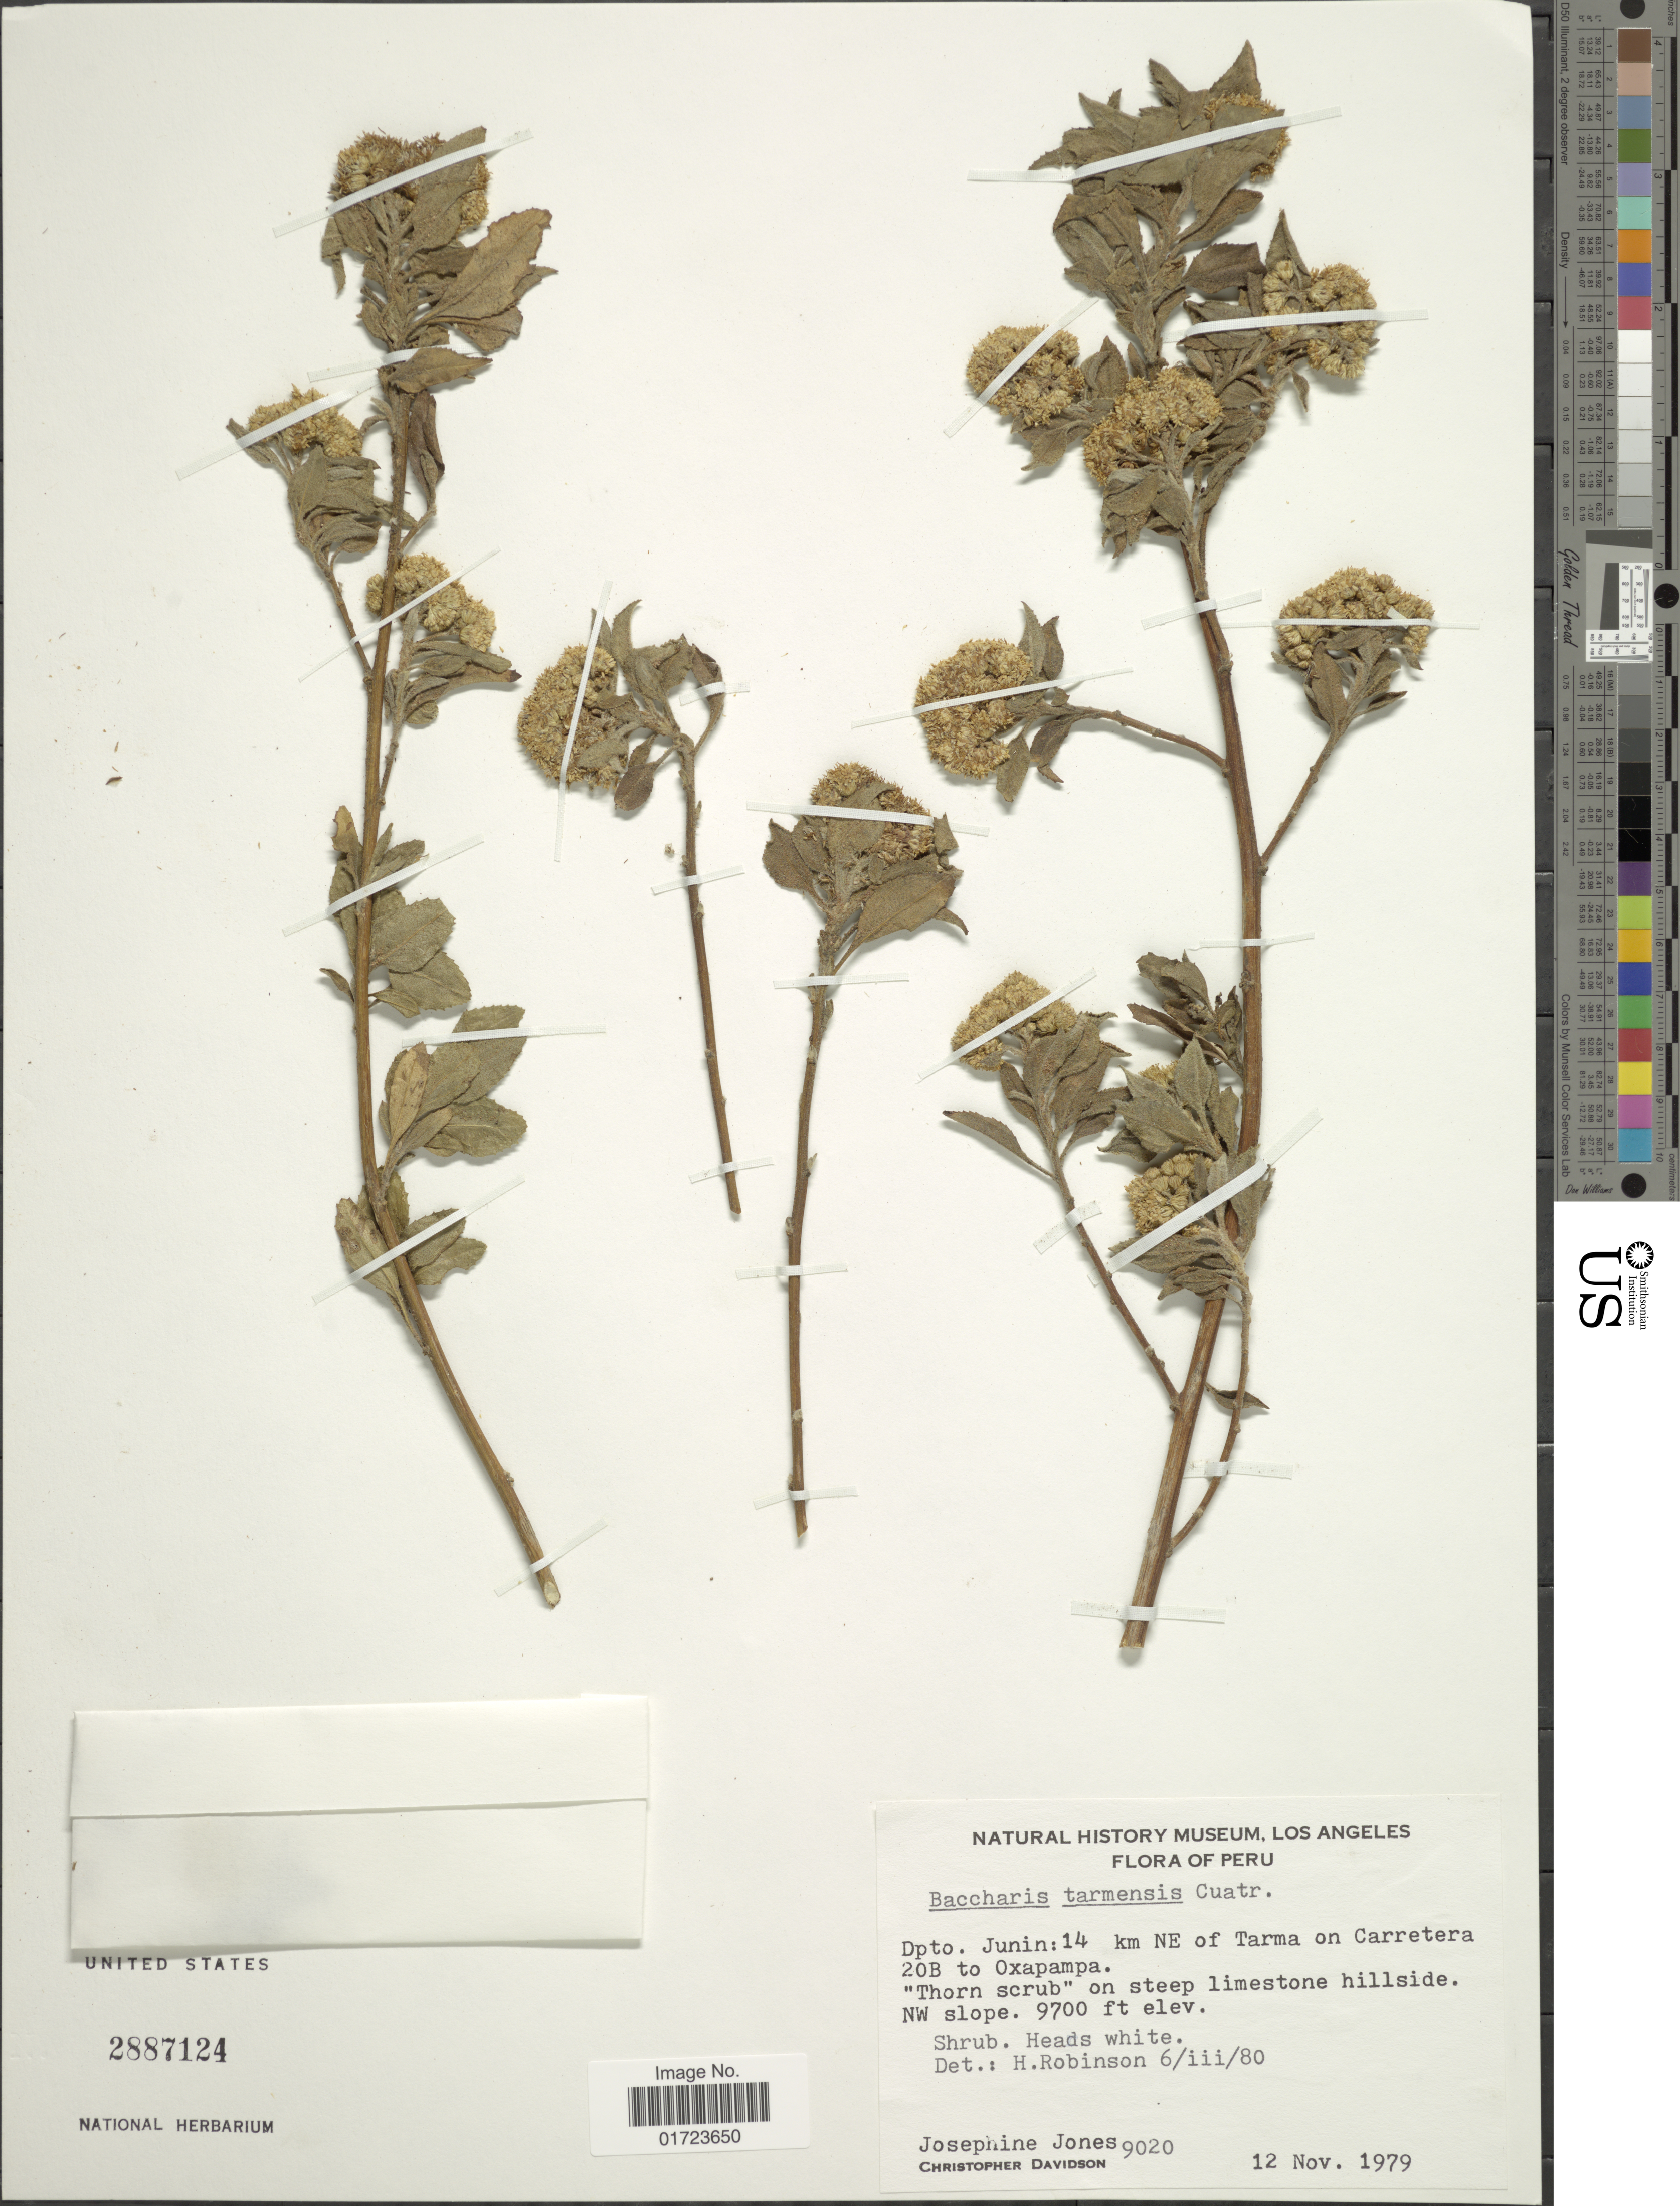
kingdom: Plantae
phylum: Tracheophyta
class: Magnoliopsida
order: Asterales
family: Asteraceae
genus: Baccharis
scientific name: Baccharis tarmensis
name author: Cuatrec.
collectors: J. Jones & C. Davidson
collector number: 9020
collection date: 1979-11-12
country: Peru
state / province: Junín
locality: Dpto. Junin: 14 km NE of Tarma on Carretera 20B to Oxapampa, on steep limestone hillside NW slope.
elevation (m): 2957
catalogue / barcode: US 2887124